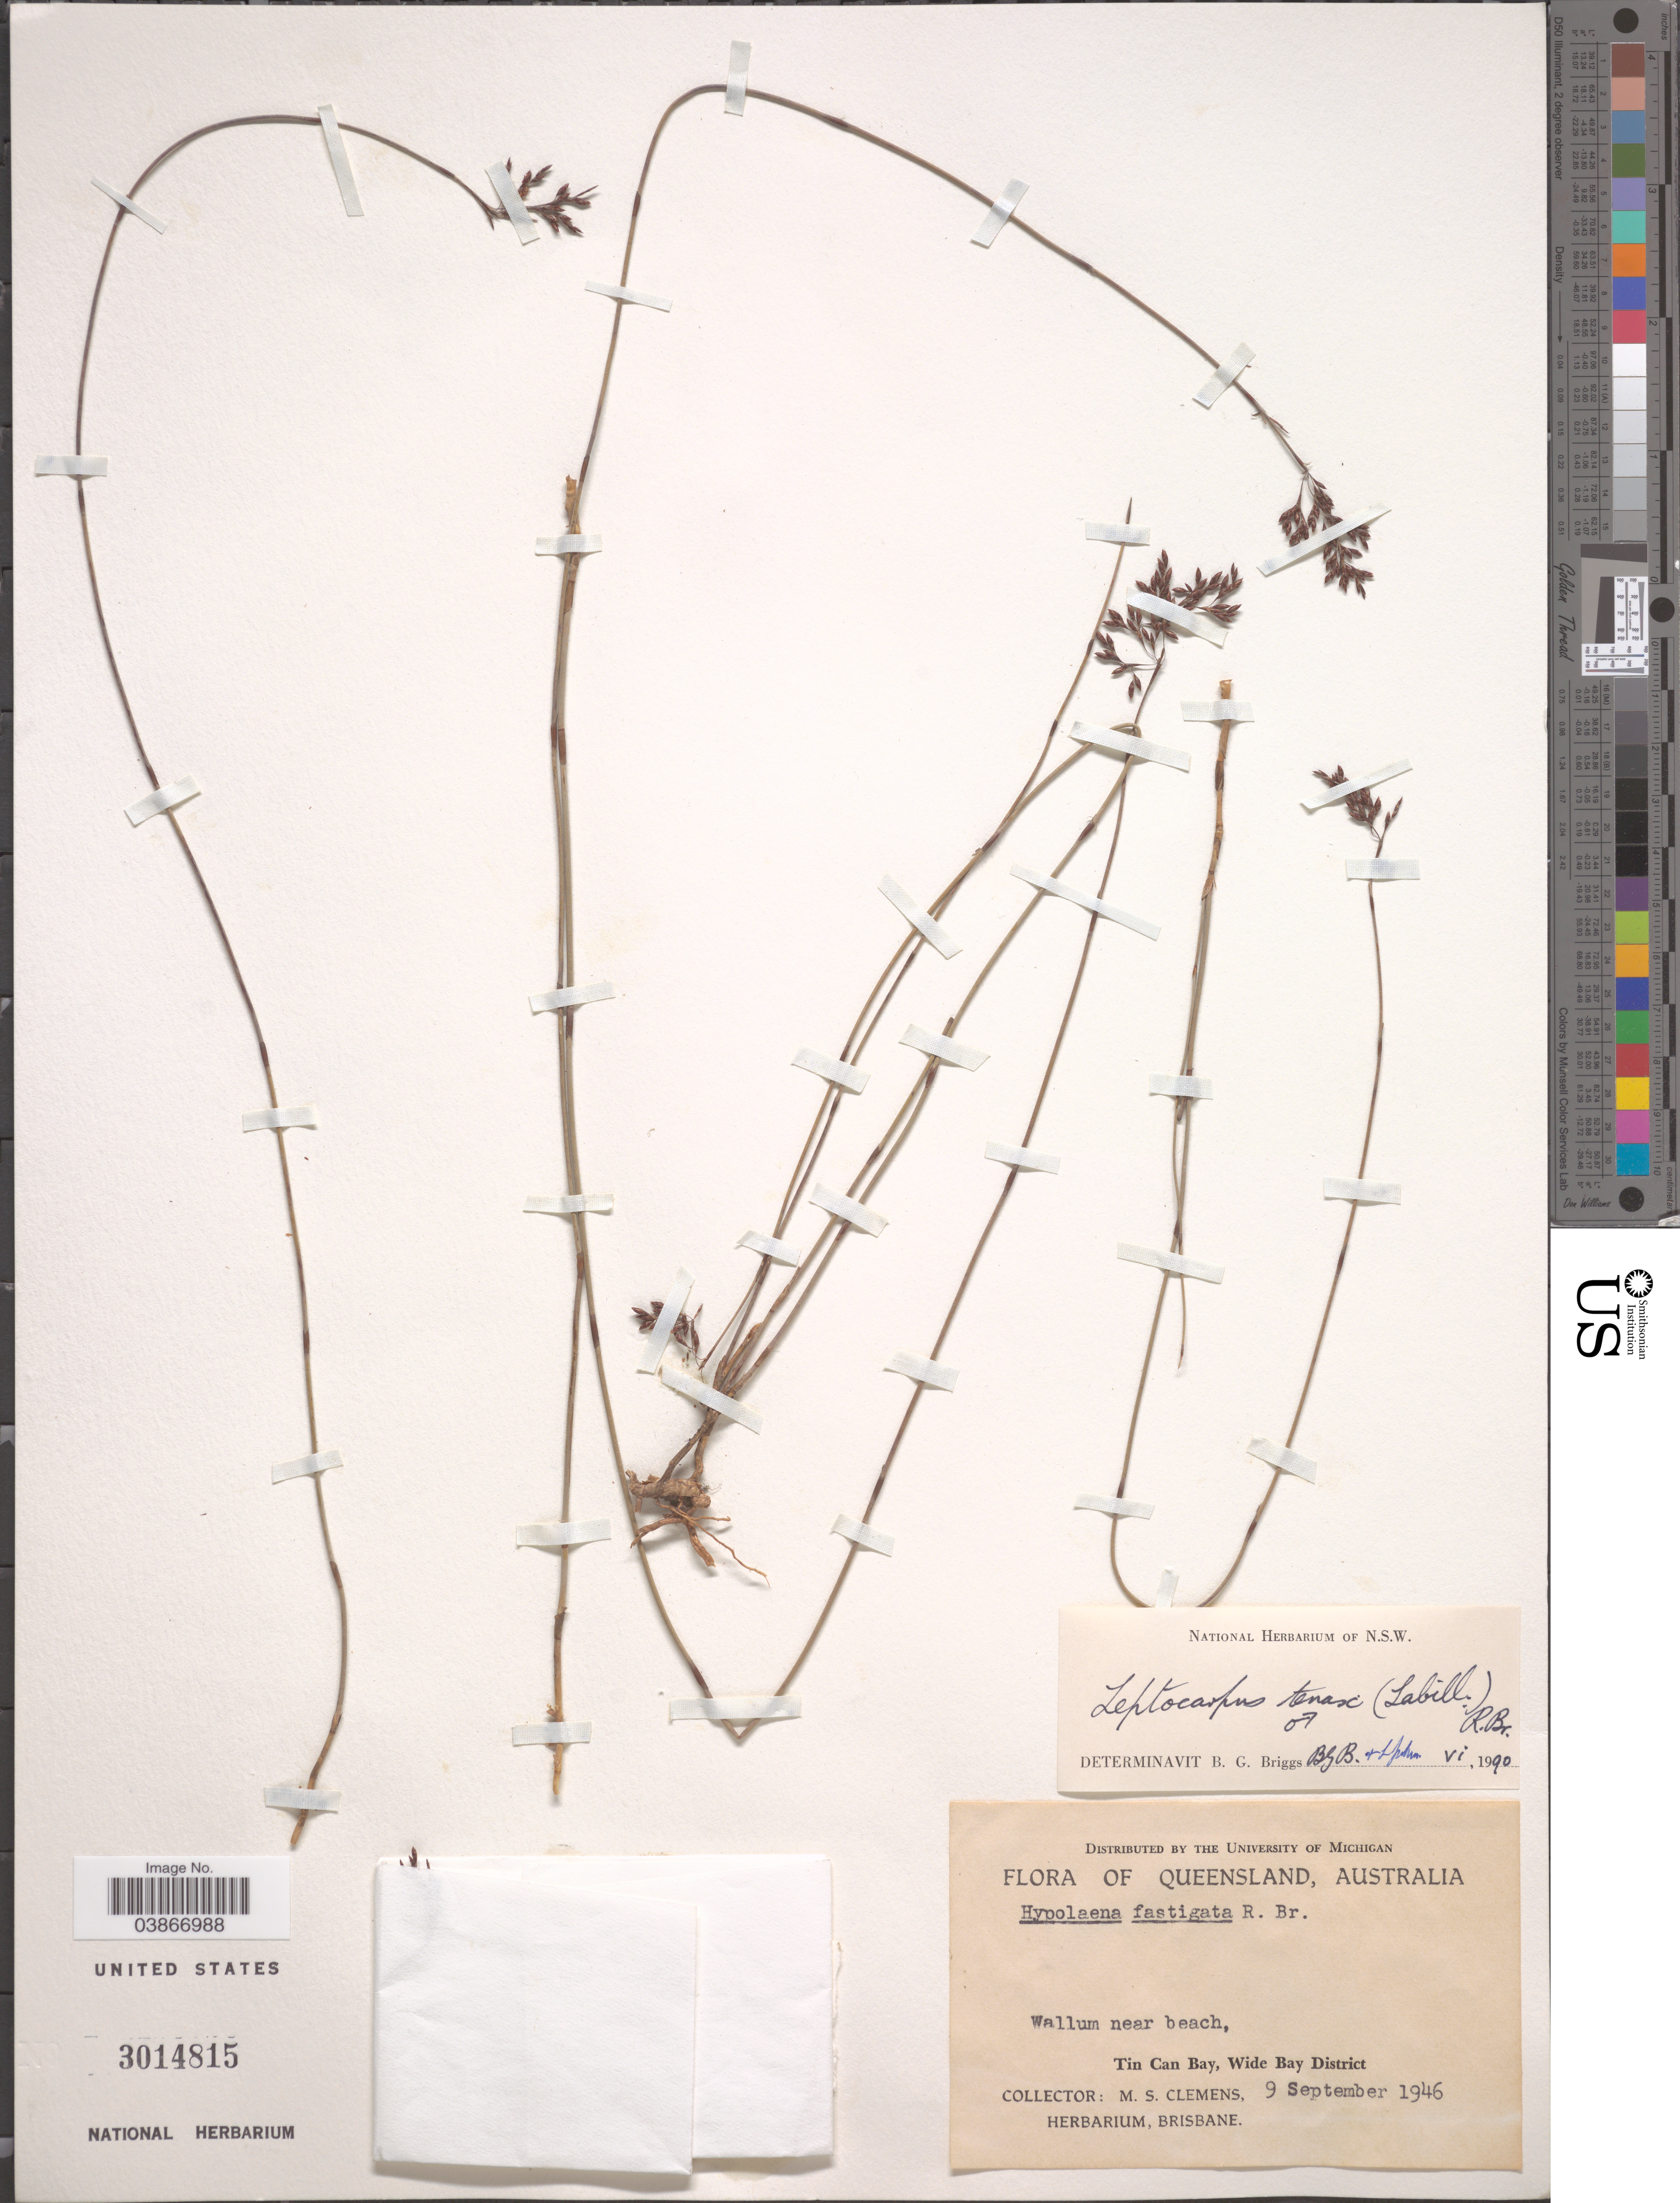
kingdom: Plantae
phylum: Tracheophyta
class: Liliopsida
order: Poales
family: Restionaceae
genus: Leptocarpus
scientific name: Leptocarpus tenax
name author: (Labill.) R. Br.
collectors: M. S. Clemens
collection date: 1946-09-09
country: Australia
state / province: Queensland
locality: Wallum near beach, Tin Can Bay, Wide Bay District.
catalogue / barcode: US 3014815